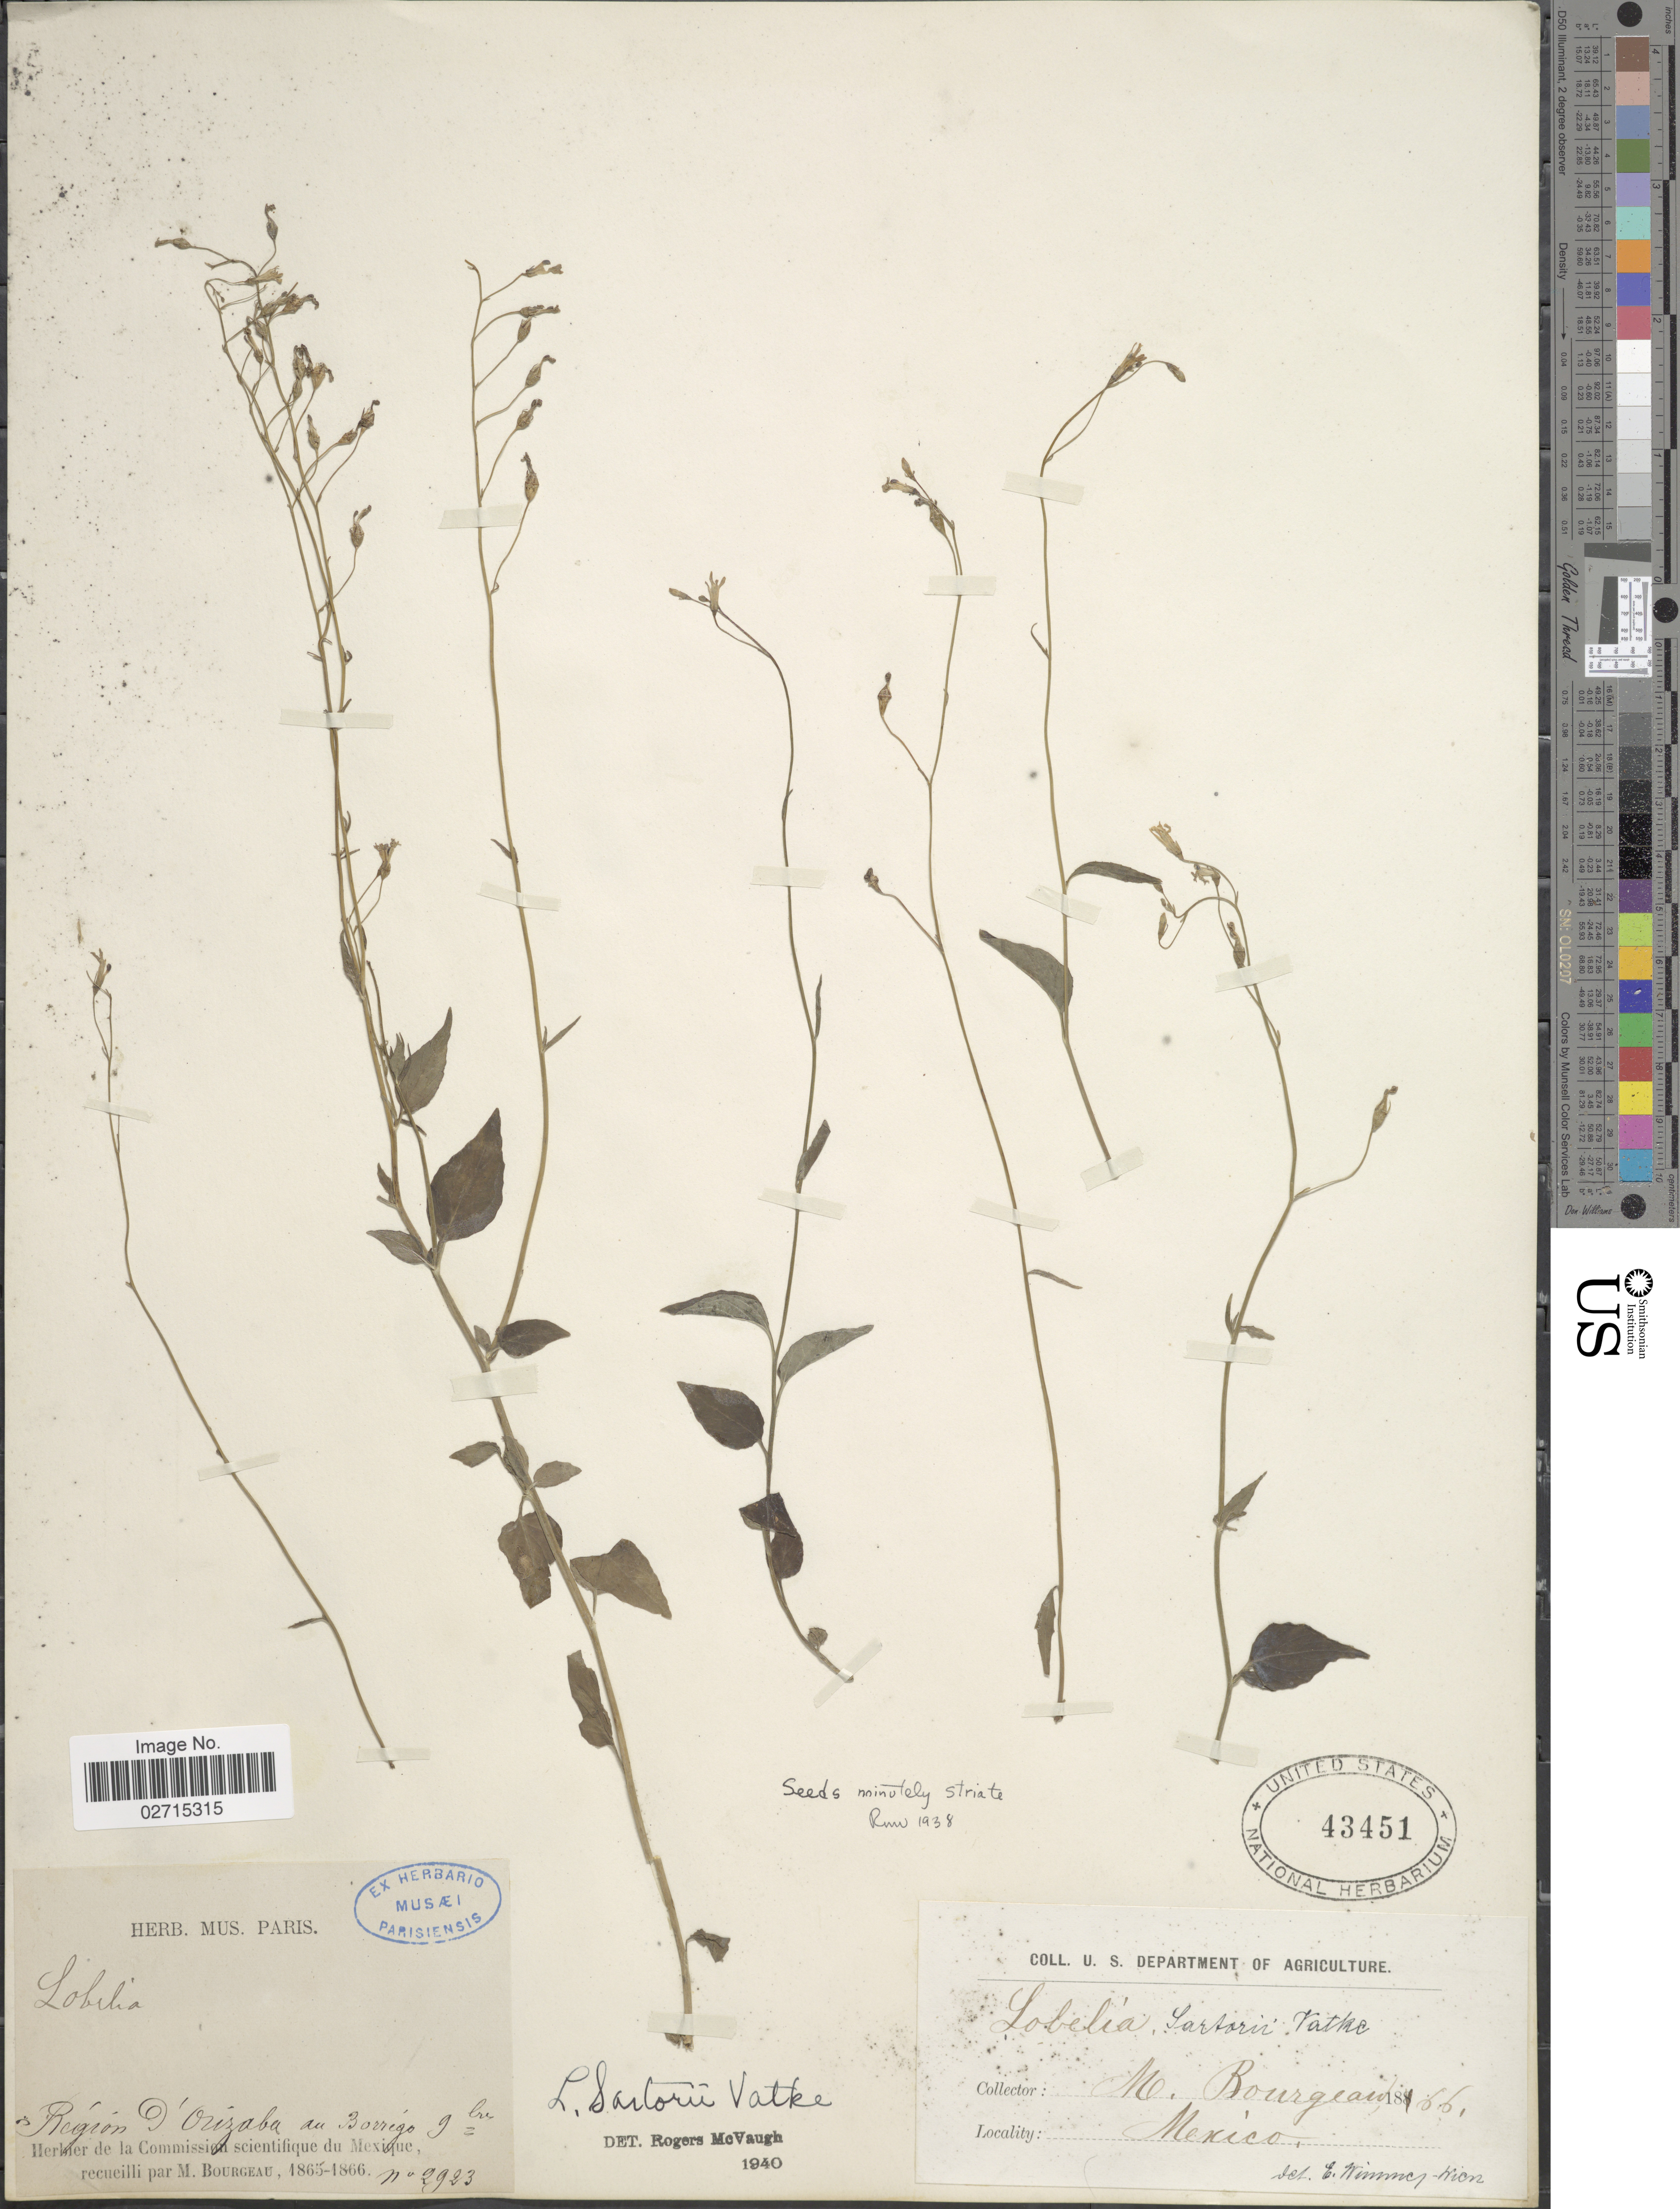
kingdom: Plantae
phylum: Tracheophyta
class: Magnoliopsida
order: Asterales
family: Campanulaceae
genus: Lobelia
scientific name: Lobelia sartorii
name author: Vatke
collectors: M. Bourgeau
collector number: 2923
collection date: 1866-11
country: Mexico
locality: Région d'Orizaba au Borrégo [Orizaba region at Borrego]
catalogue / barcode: US 43451